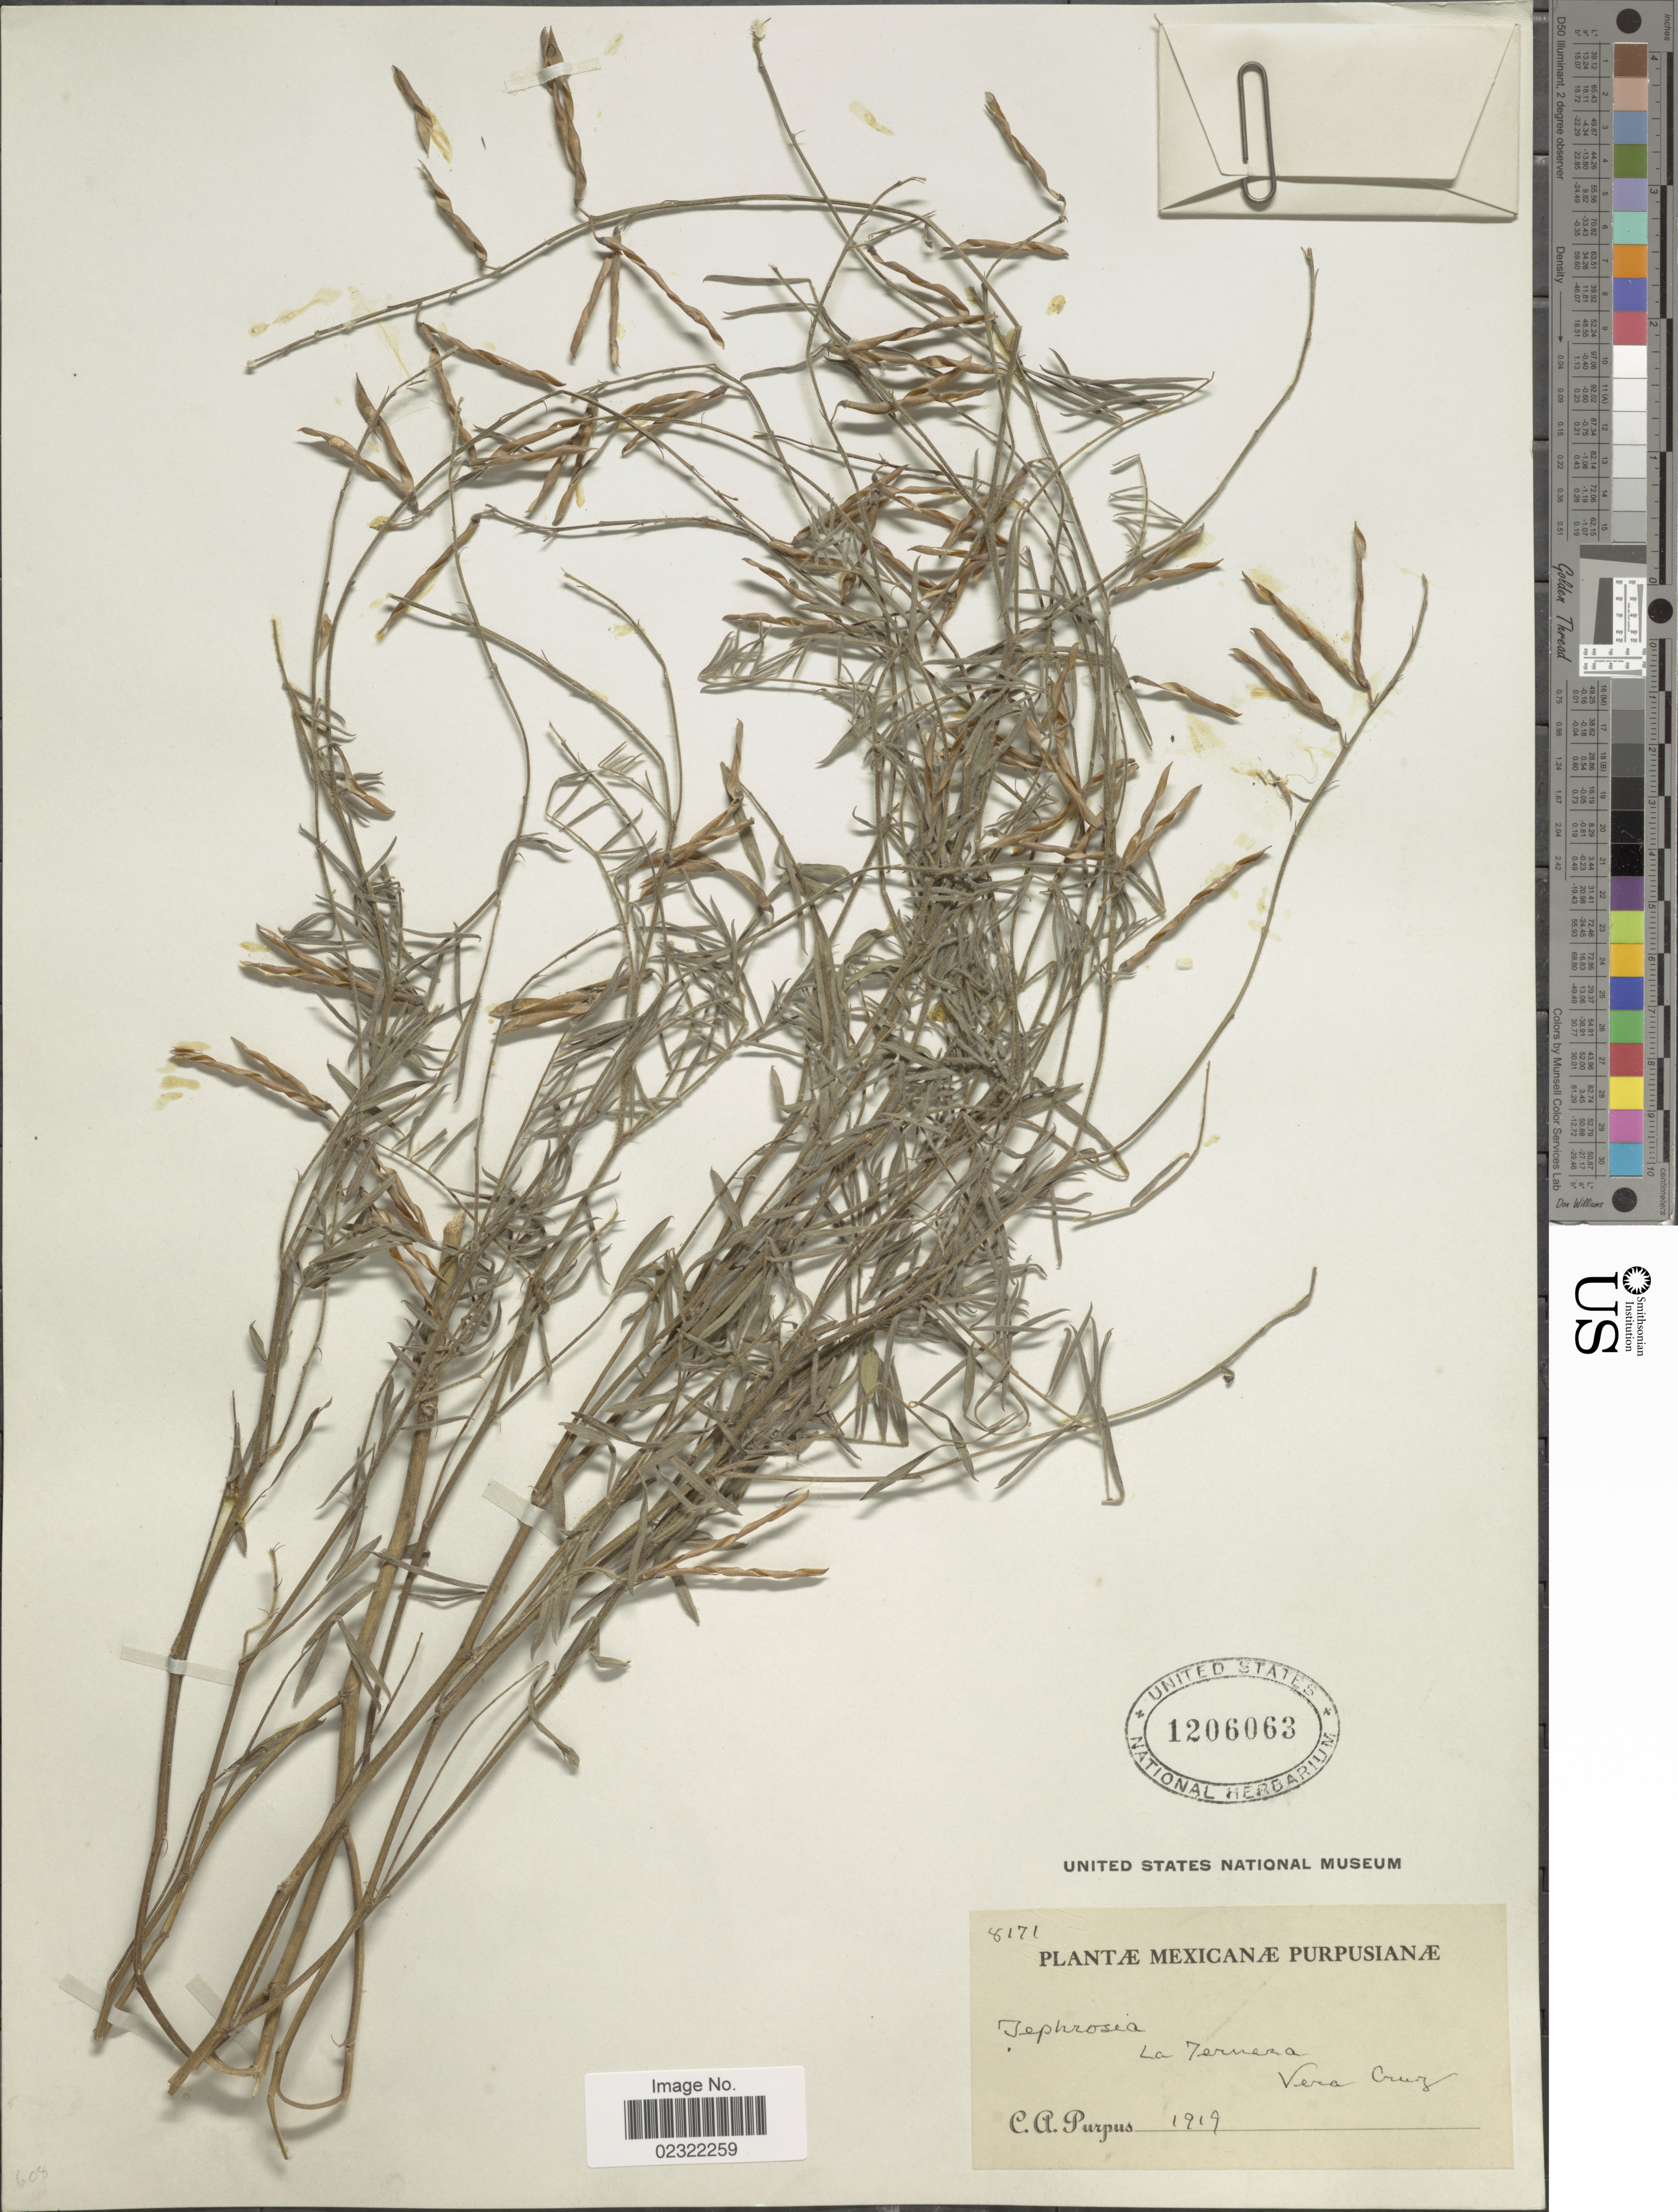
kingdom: Plantae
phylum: Tracheophyta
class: Magnoliopsida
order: Fabales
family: Fabaceae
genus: Tephrosia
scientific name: Tephrosia cinerea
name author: (L.) Pers.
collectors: C. A. Purpus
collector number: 8171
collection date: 1919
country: Mexico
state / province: Veracruz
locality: La Ternera. Vera Cruz.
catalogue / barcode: US 1206063